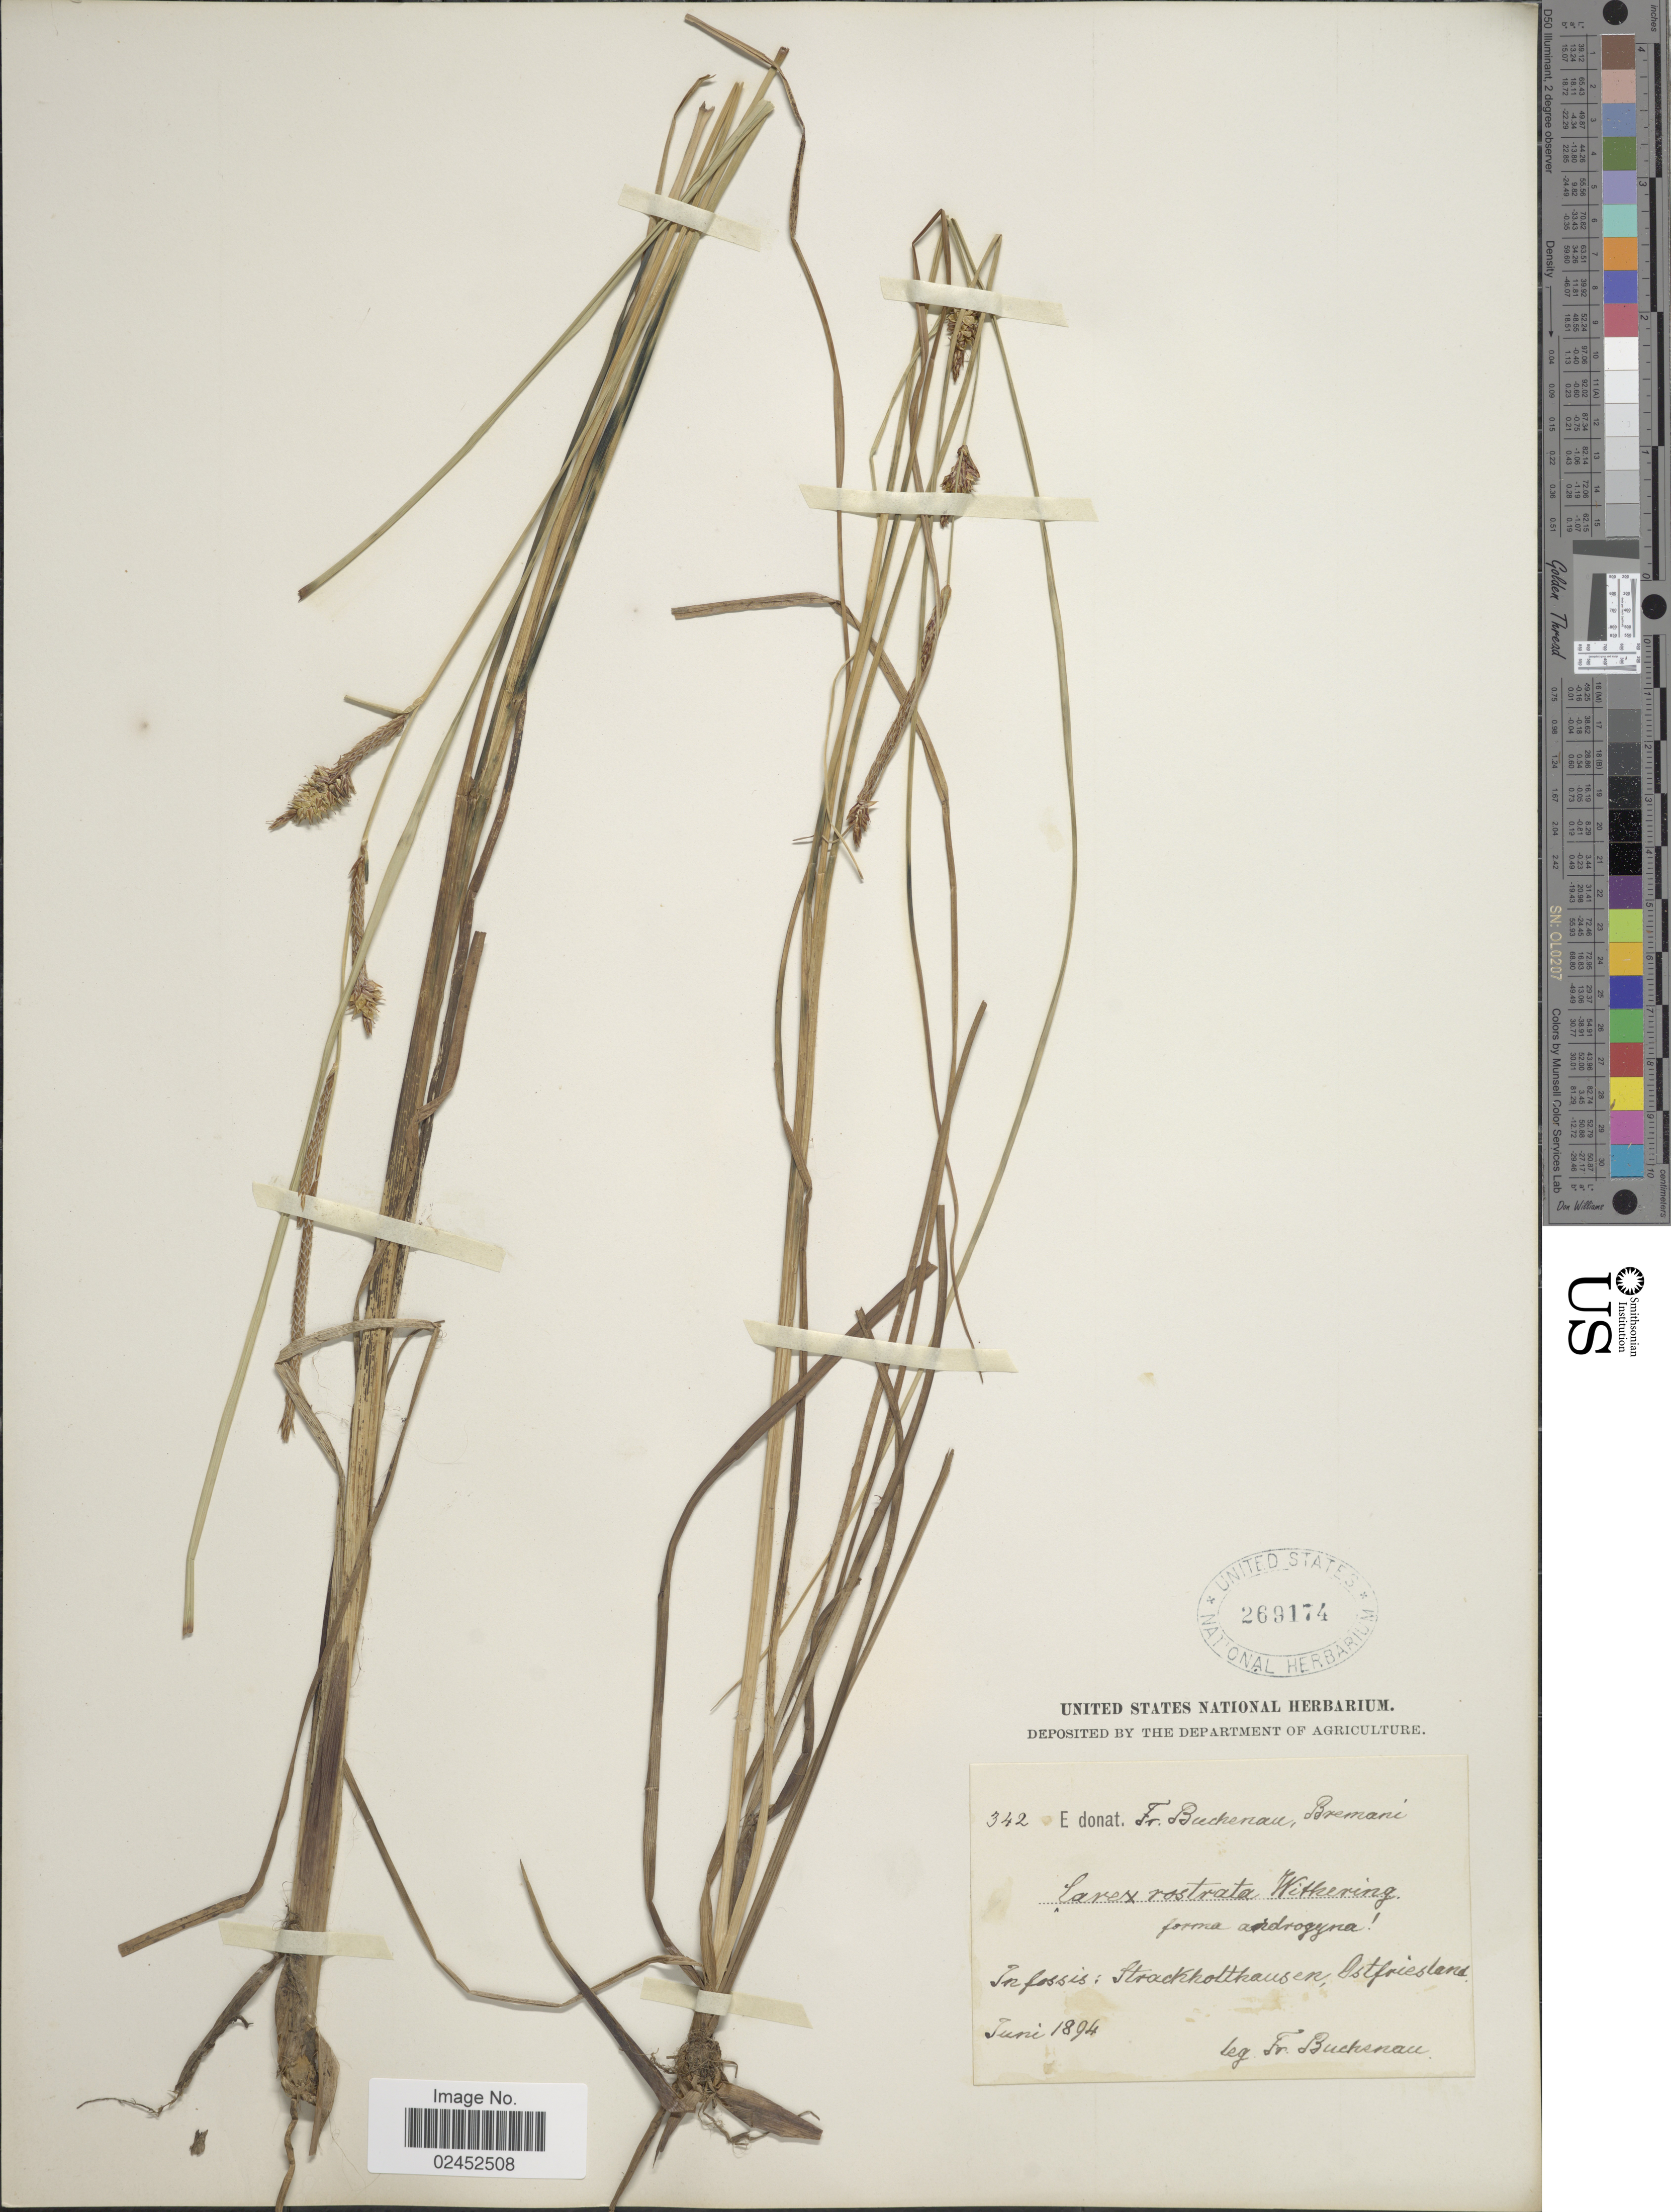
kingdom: Plantae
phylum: Tracheophyta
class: Liliopsida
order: Poales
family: Cyperaceae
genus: Carex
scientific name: Carex rostrata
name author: Stokes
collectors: F. Buchenau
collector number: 342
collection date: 1894-06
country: Germany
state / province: Bremen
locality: Bremani, In fossis: Strackolthausen, Ostfriestens. [interpreted]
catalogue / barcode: US 269174